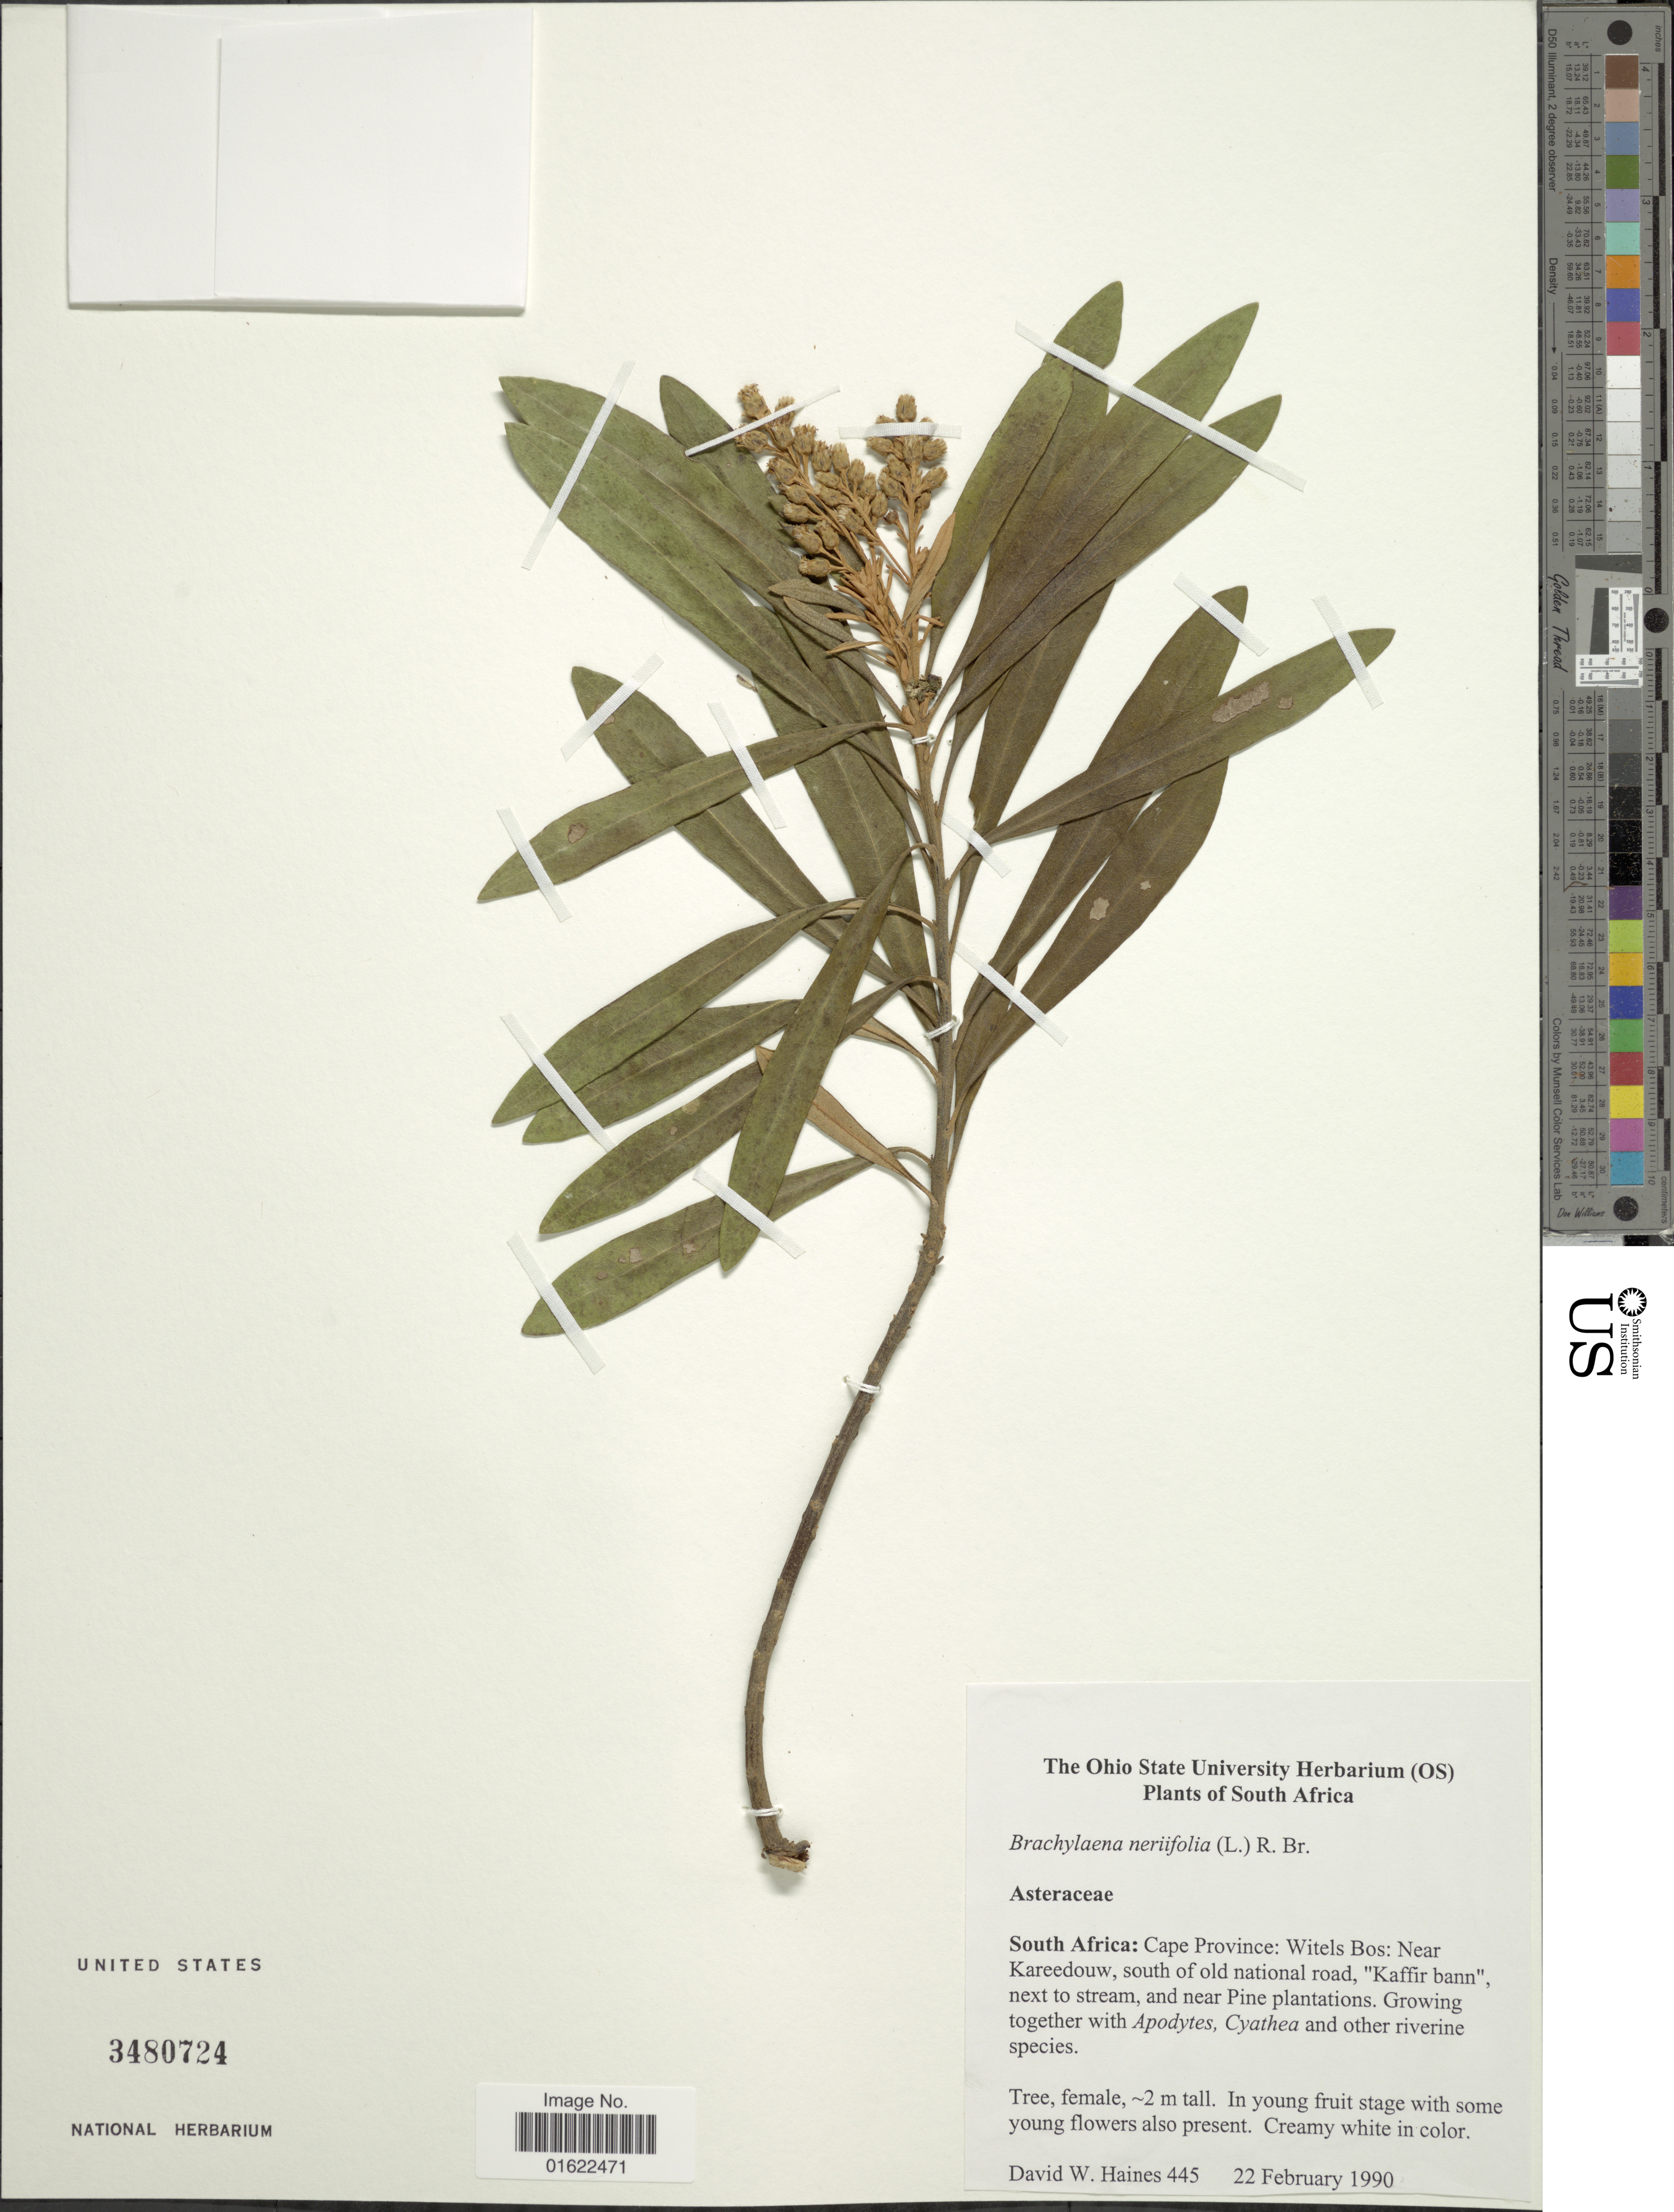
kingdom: Plantae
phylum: Tracheophyta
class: Magnoliopsida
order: Asterales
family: Asteraceae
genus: Brachylaena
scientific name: Brachylaena neriifolia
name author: (L.) R. Br.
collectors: D. Haines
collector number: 445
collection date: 1990-02-22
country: South Africa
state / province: Eastern Cape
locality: Witels Bos: Near Kareedouw, south of old national road, "Kaffir bann", next to stream, and near Pine plantations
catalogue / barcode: US 3480724